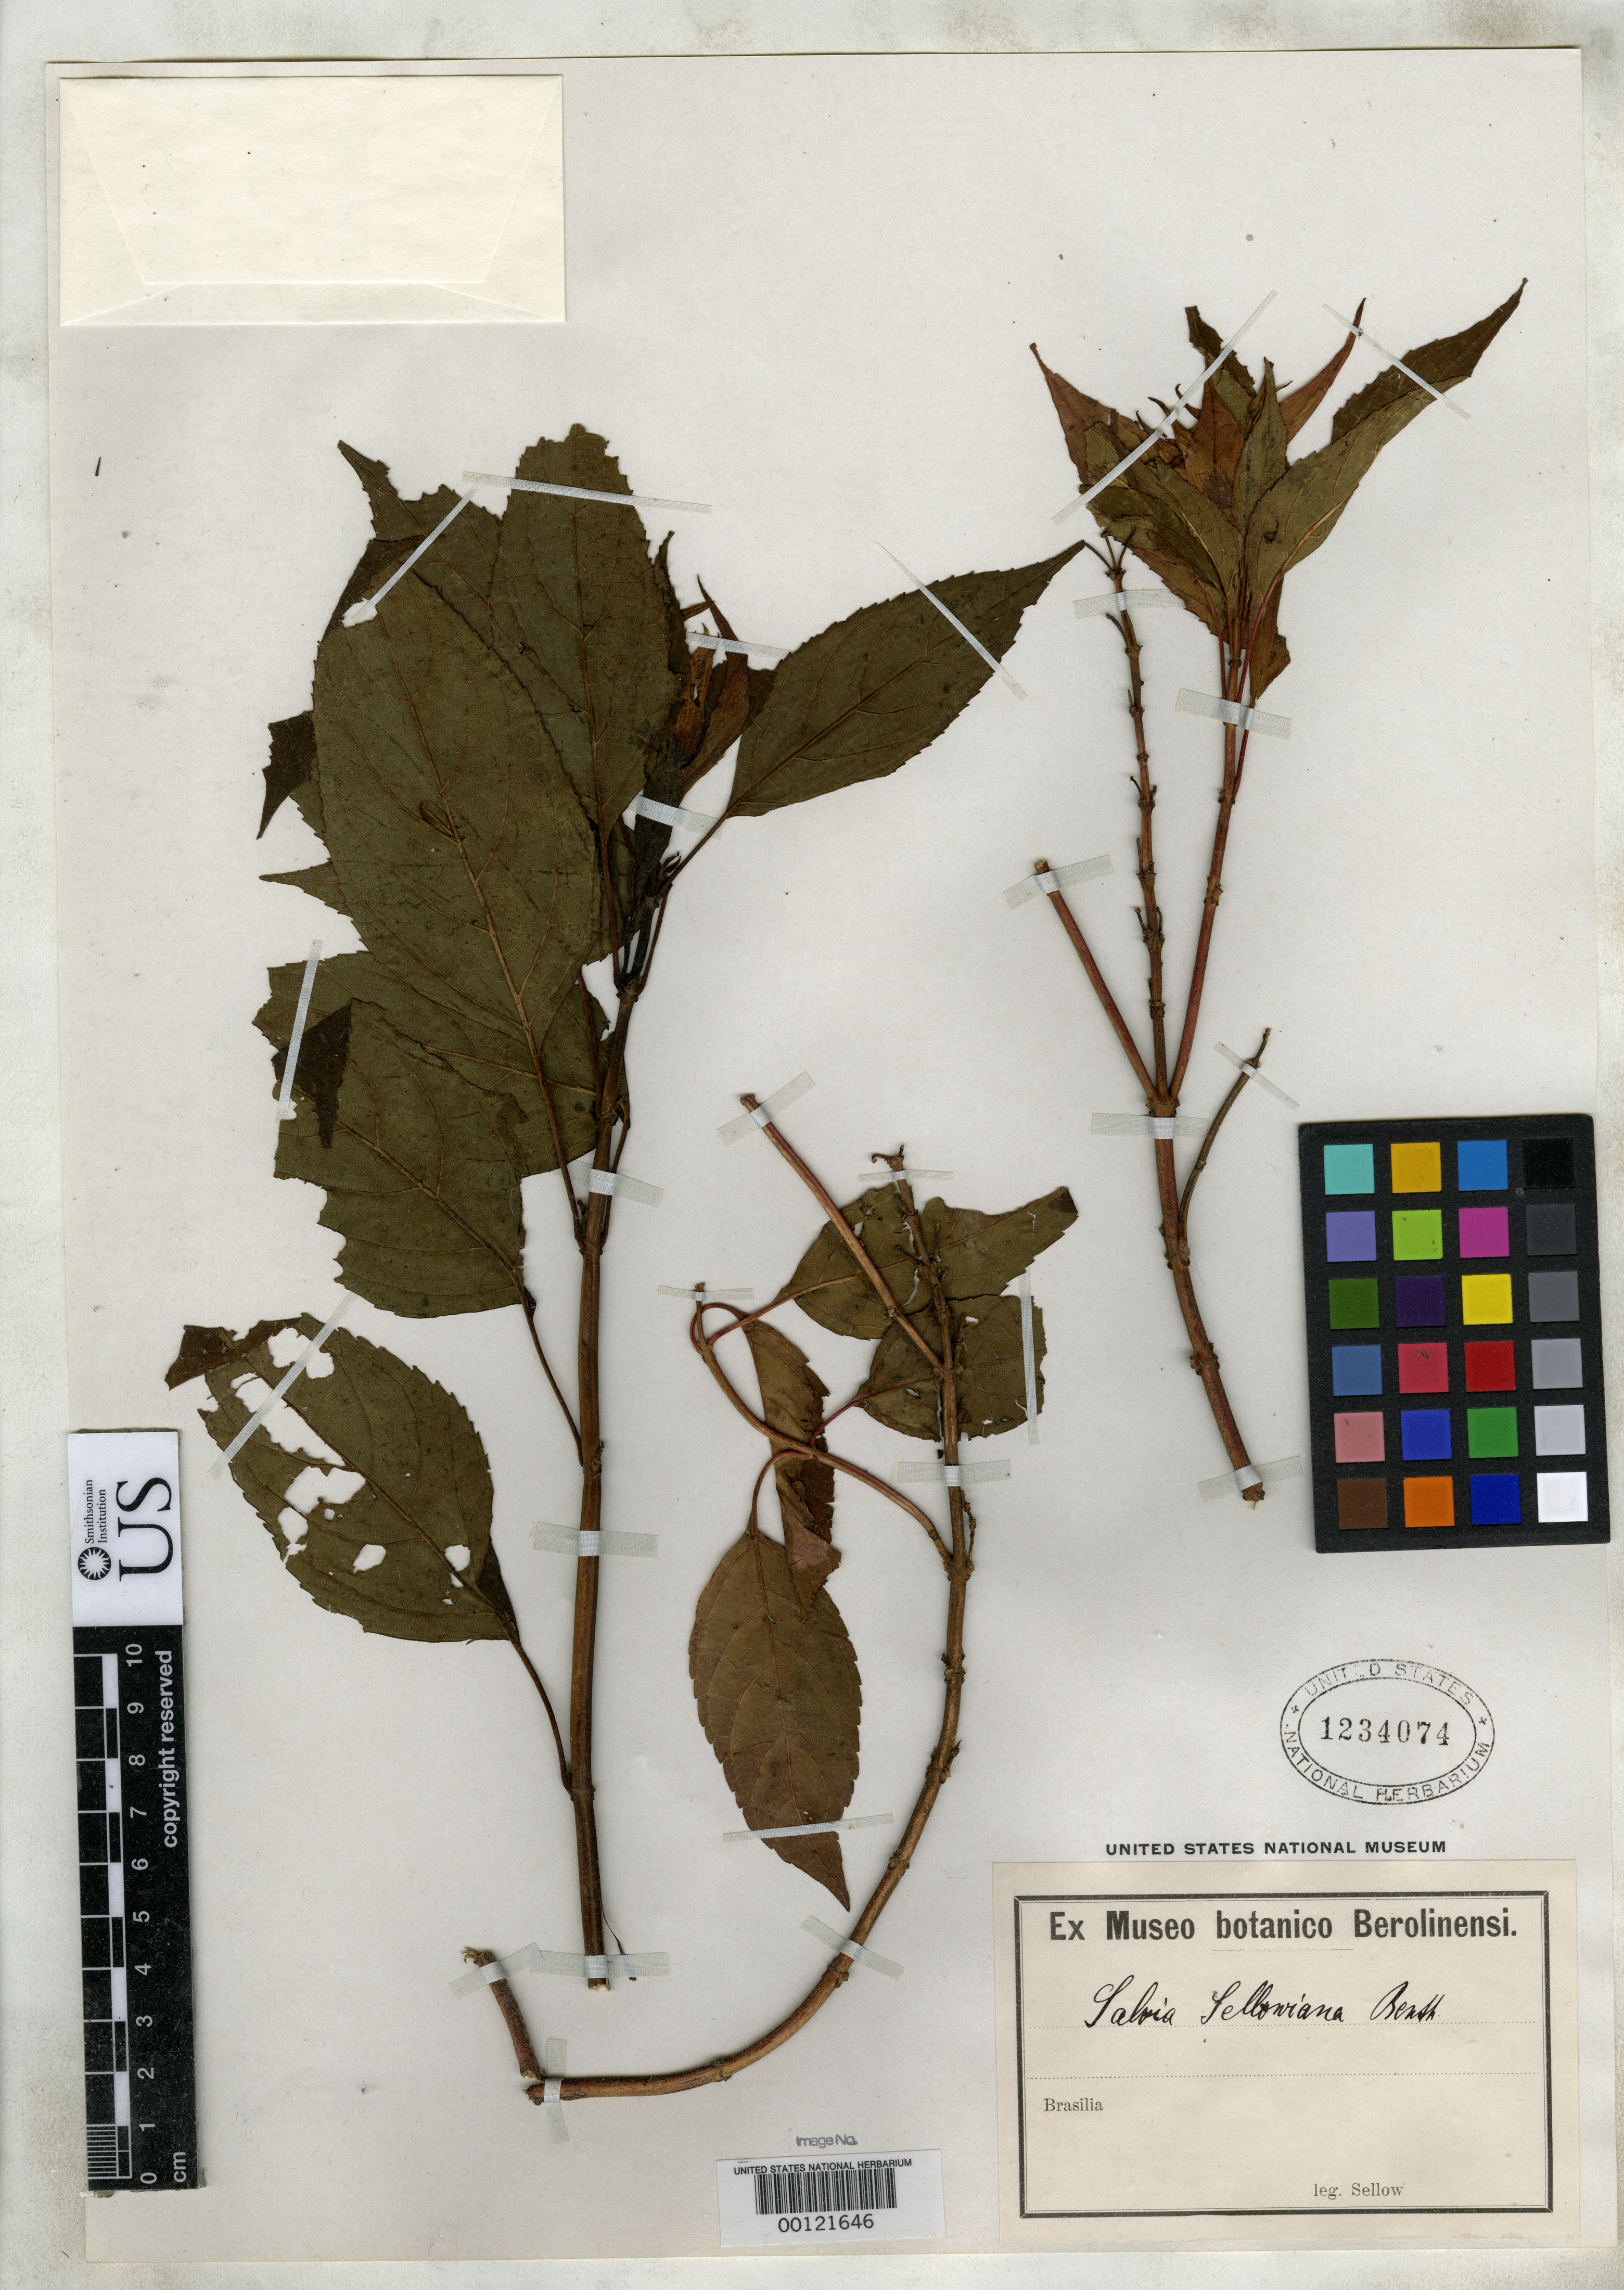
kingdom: Plantae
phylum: Tracheophyta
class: Magnoliopsida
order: Lamiales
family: Lamiaceae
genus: Salvia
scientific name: Salvia sellowiana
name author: Benth. in DC.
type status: Isotype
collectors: F. Sellow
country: Brazil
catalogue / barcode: US 1234074